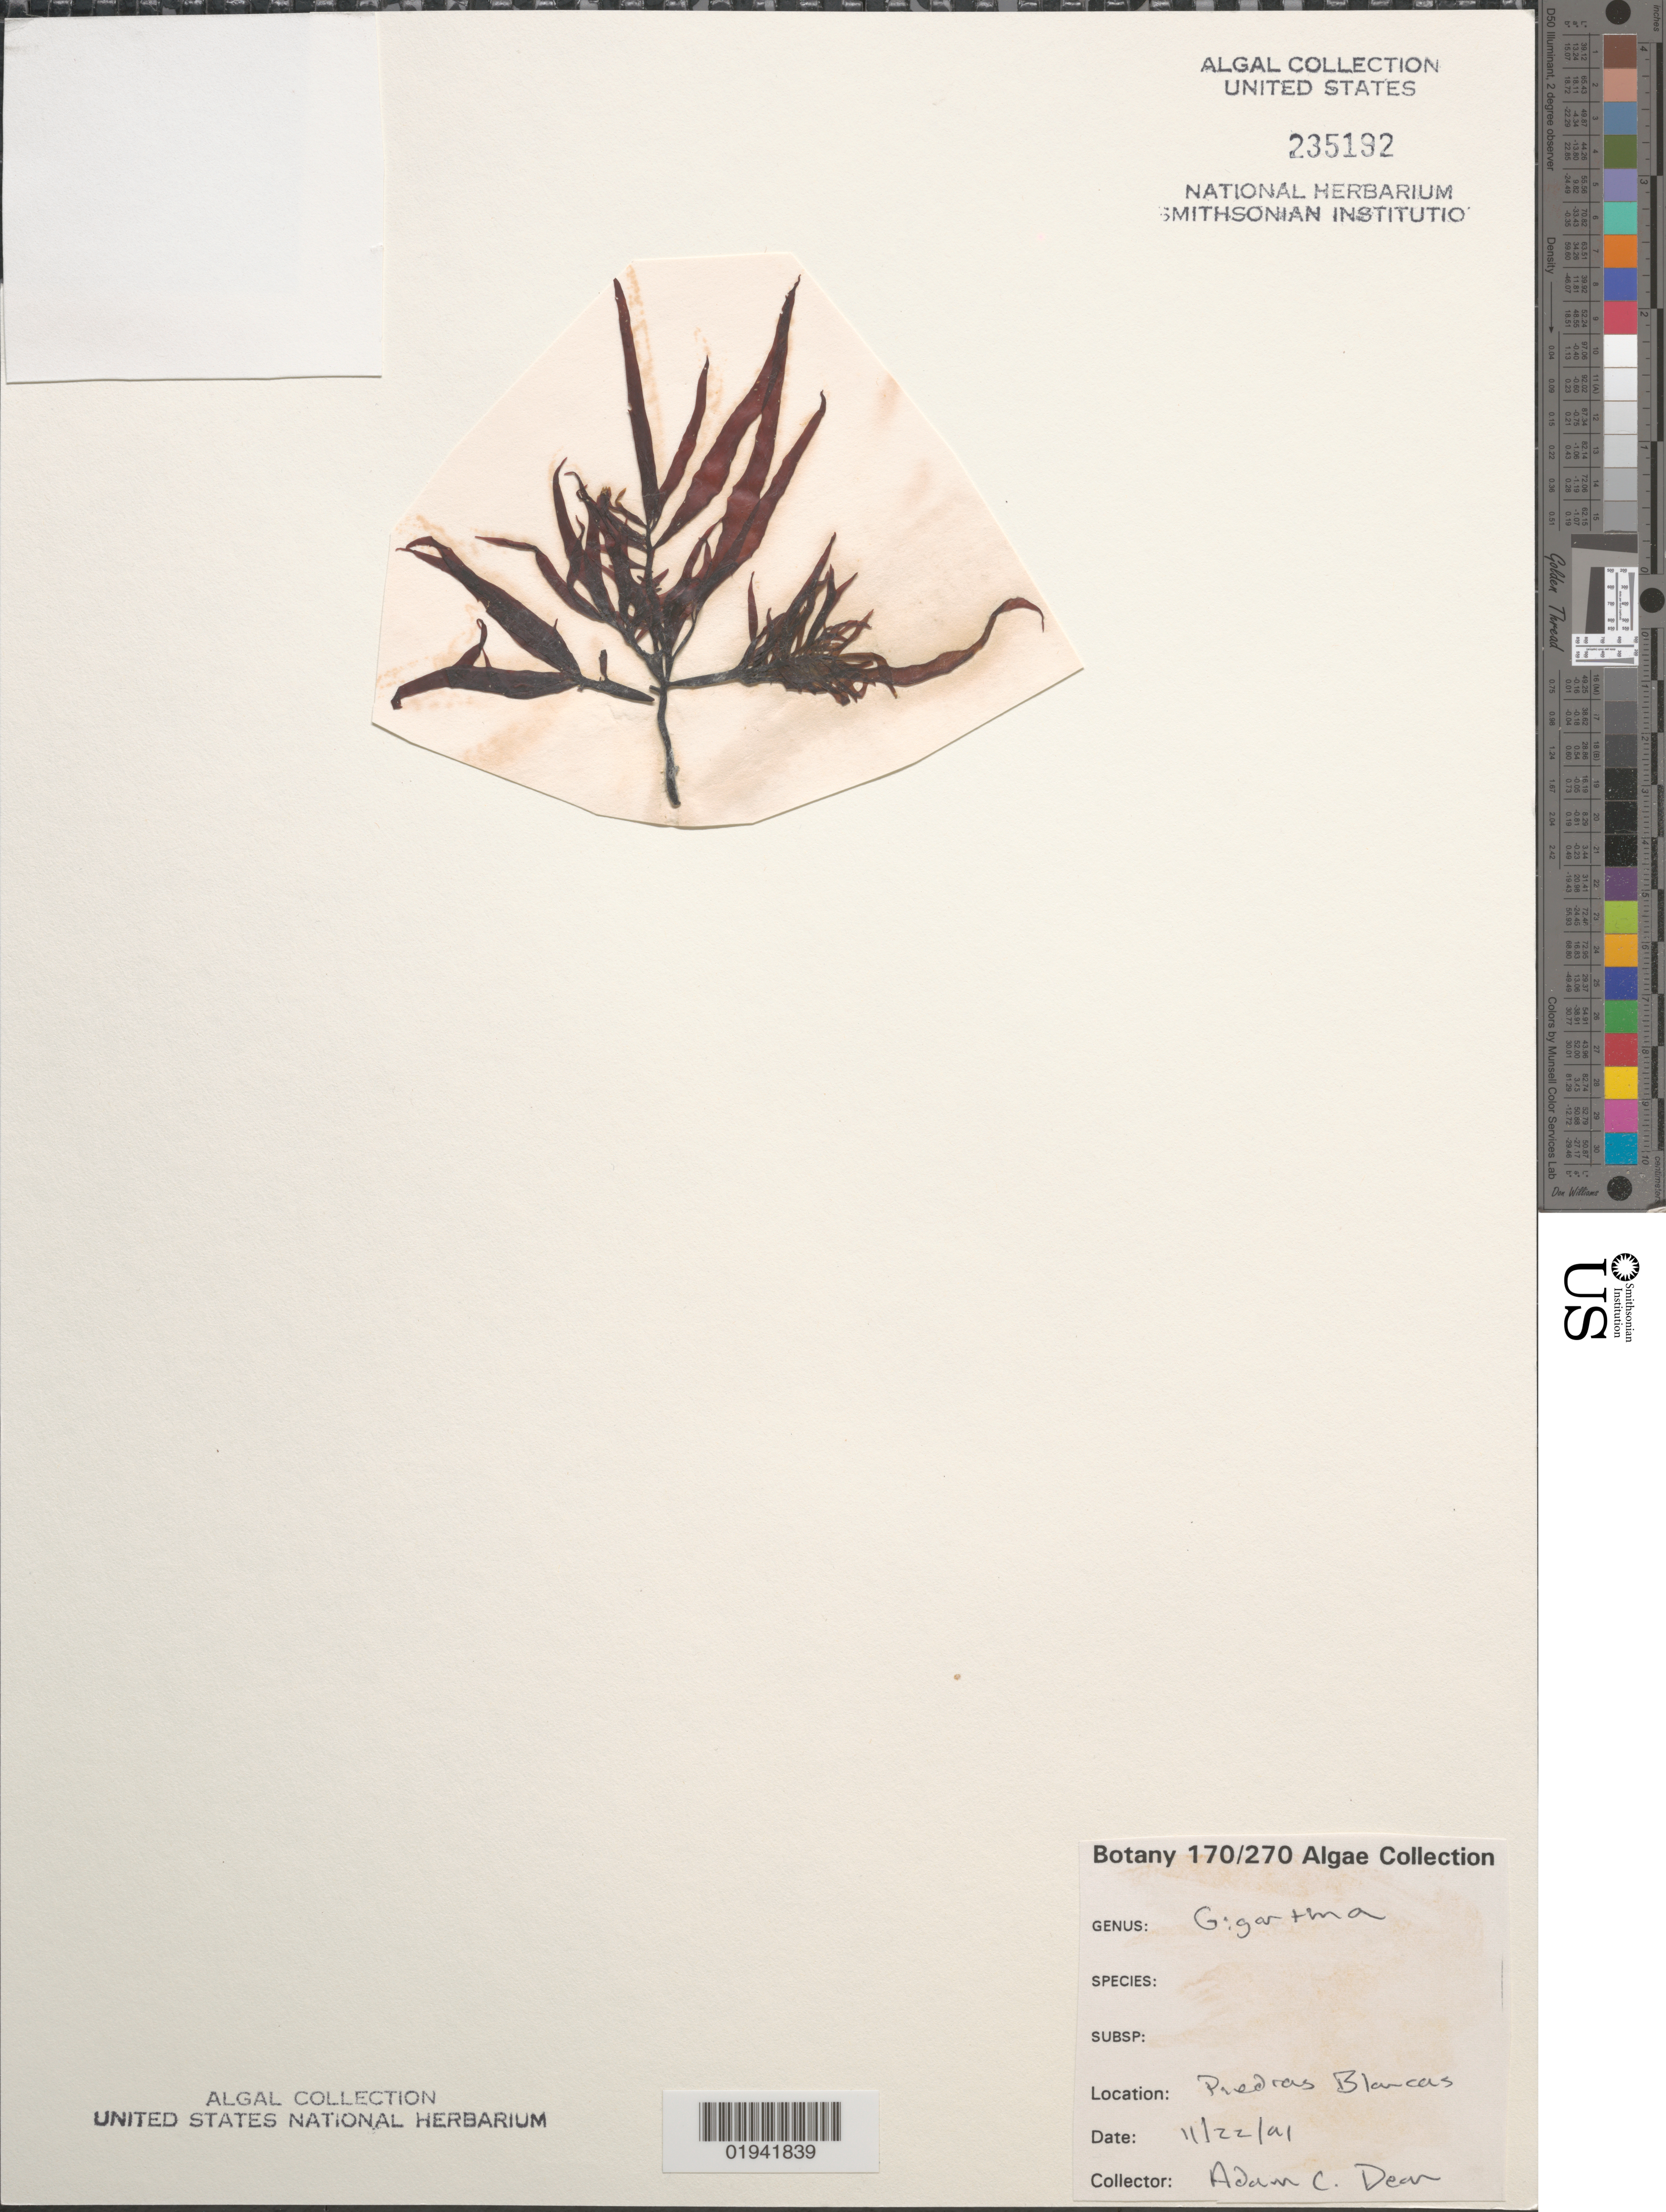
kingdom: Plantae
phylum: Rhodophyta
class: Florideophyceae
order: Gigartinales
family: Gigartinaceae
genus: Gigartina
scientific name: Gigartina sp.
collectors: A. Dean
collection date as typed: Transcribed d/m/y: 22/11/91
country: United States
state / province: California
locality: Piedras Blancas.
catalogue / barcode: US 235192